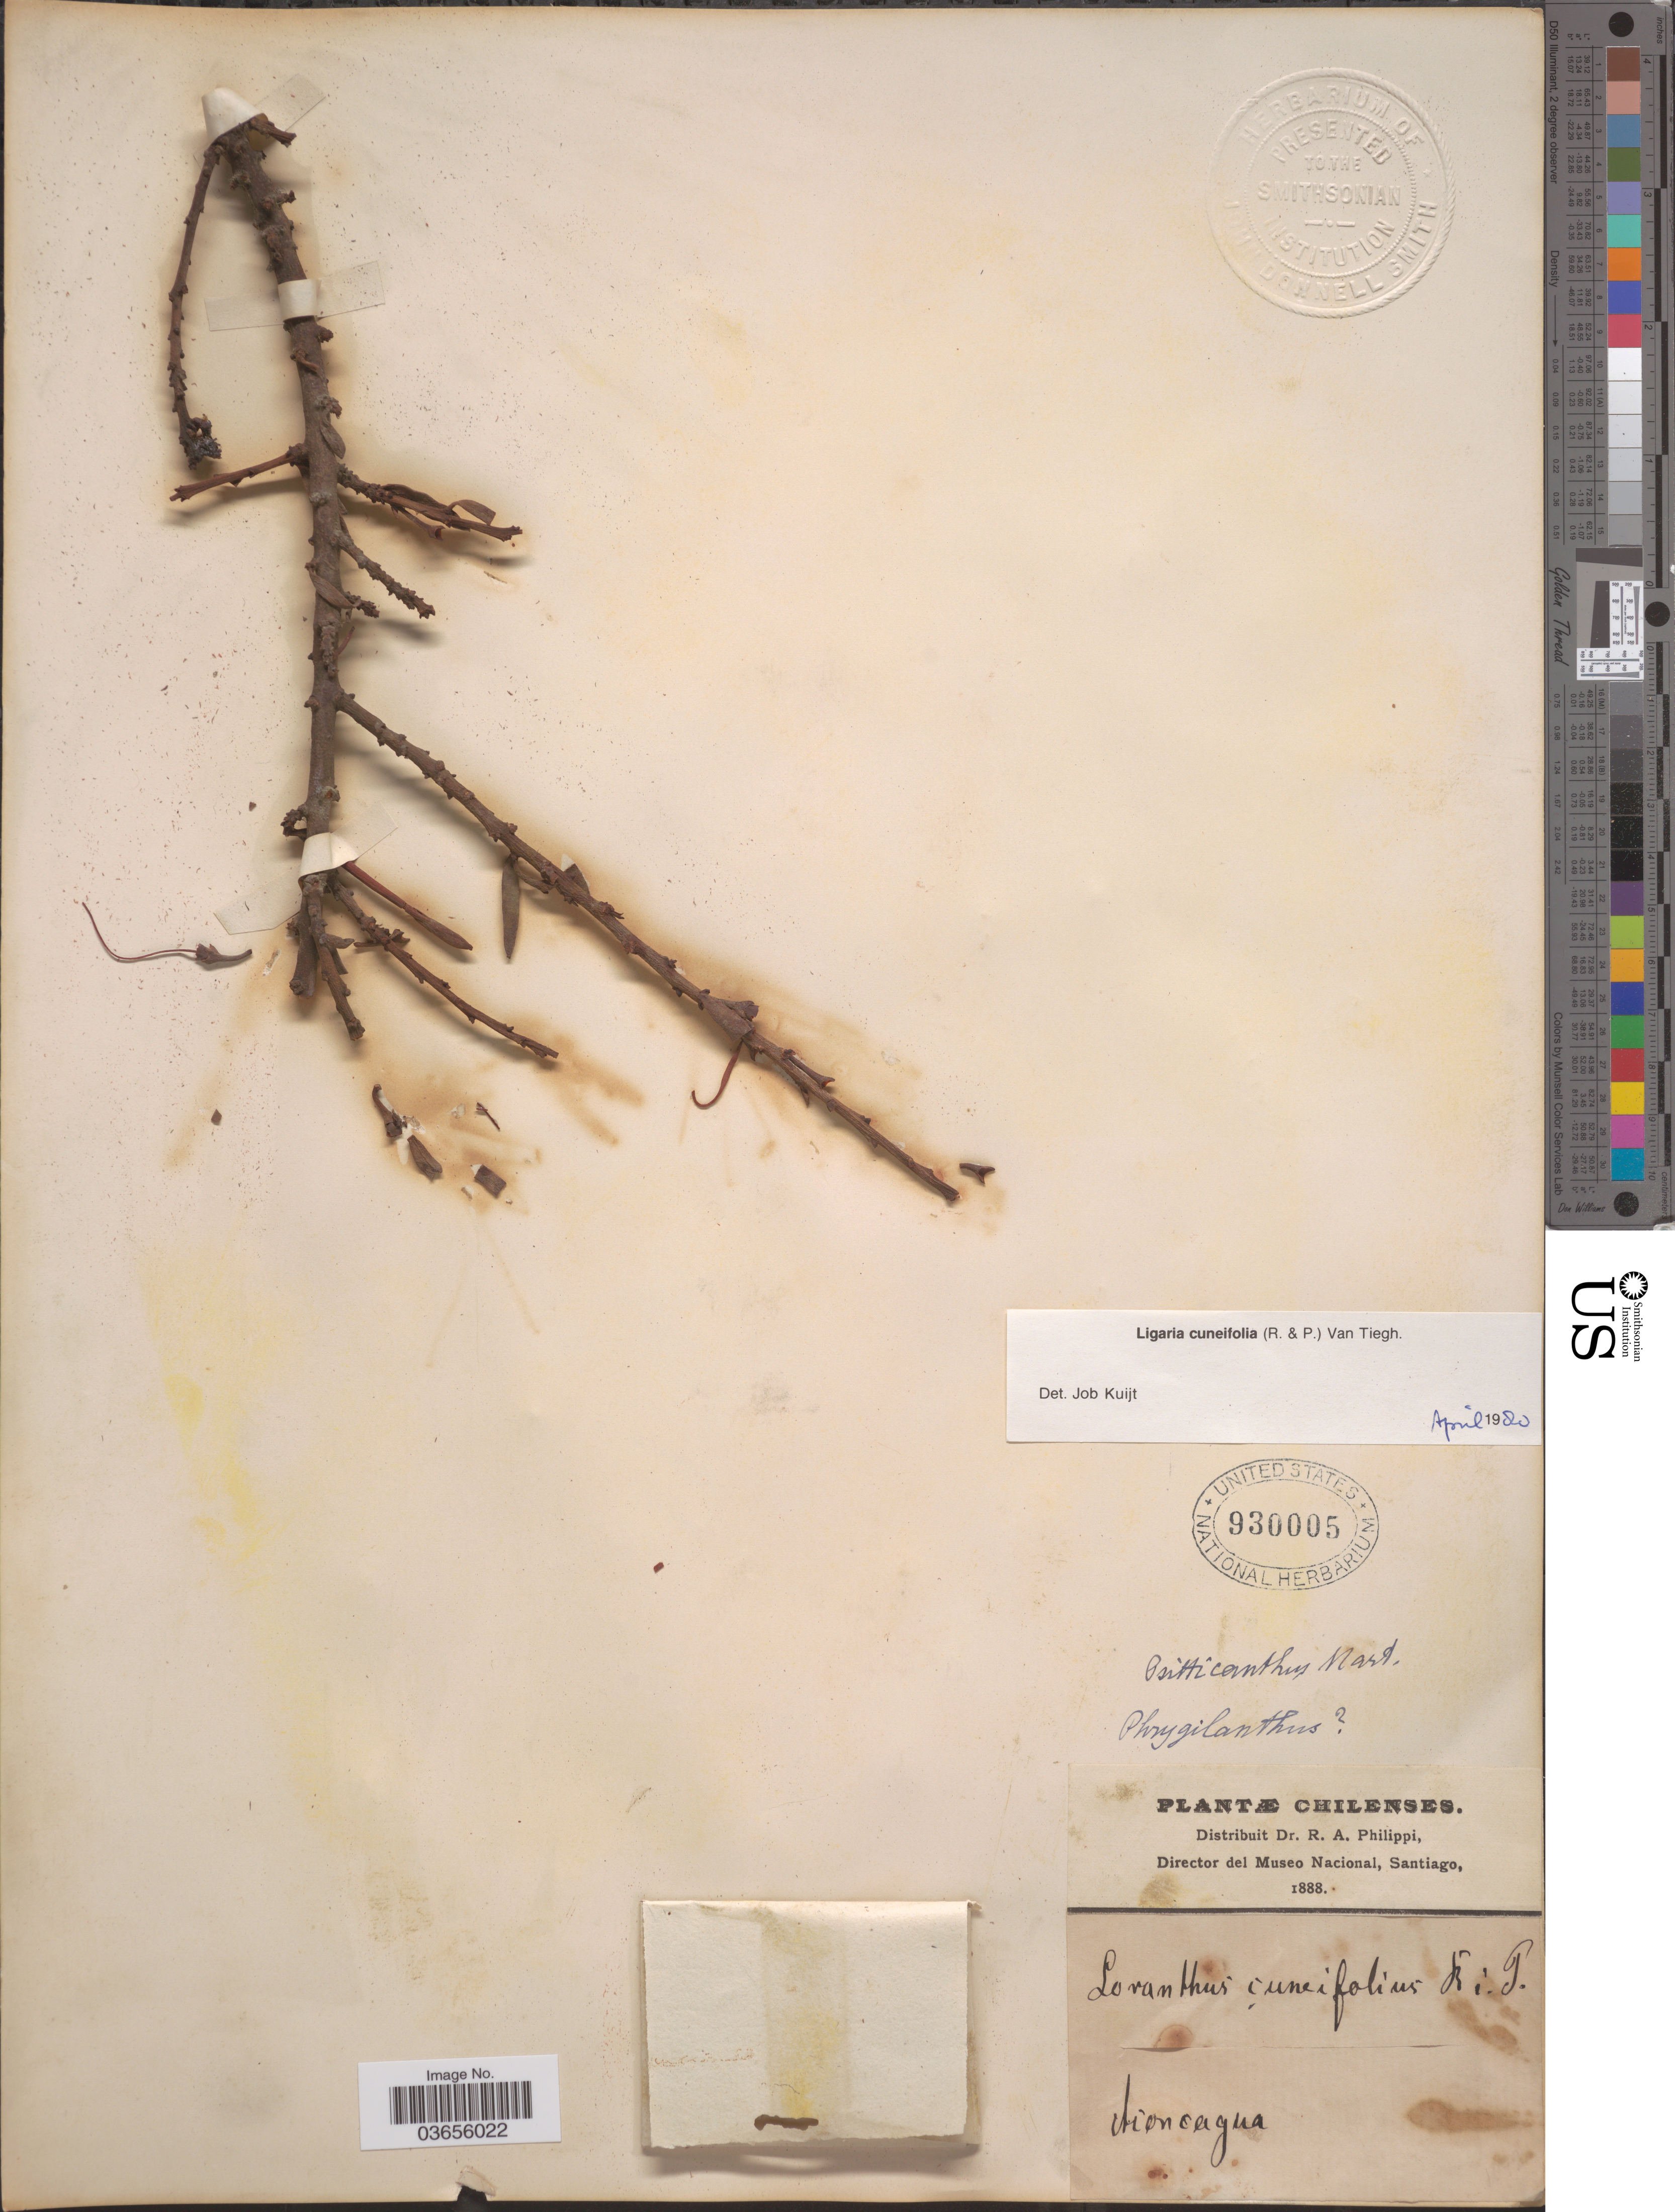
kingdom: Plantae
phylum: Tracheophyta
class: Magnoliopsida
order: Santalales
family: Loranthaceae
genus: Ligaria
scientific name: Ligaria cuneifolia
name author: (Ruiz & Pav.) Tiegh.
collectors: R. A. Philippi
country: Chile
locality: Aconcagua.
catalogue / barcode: US 930005